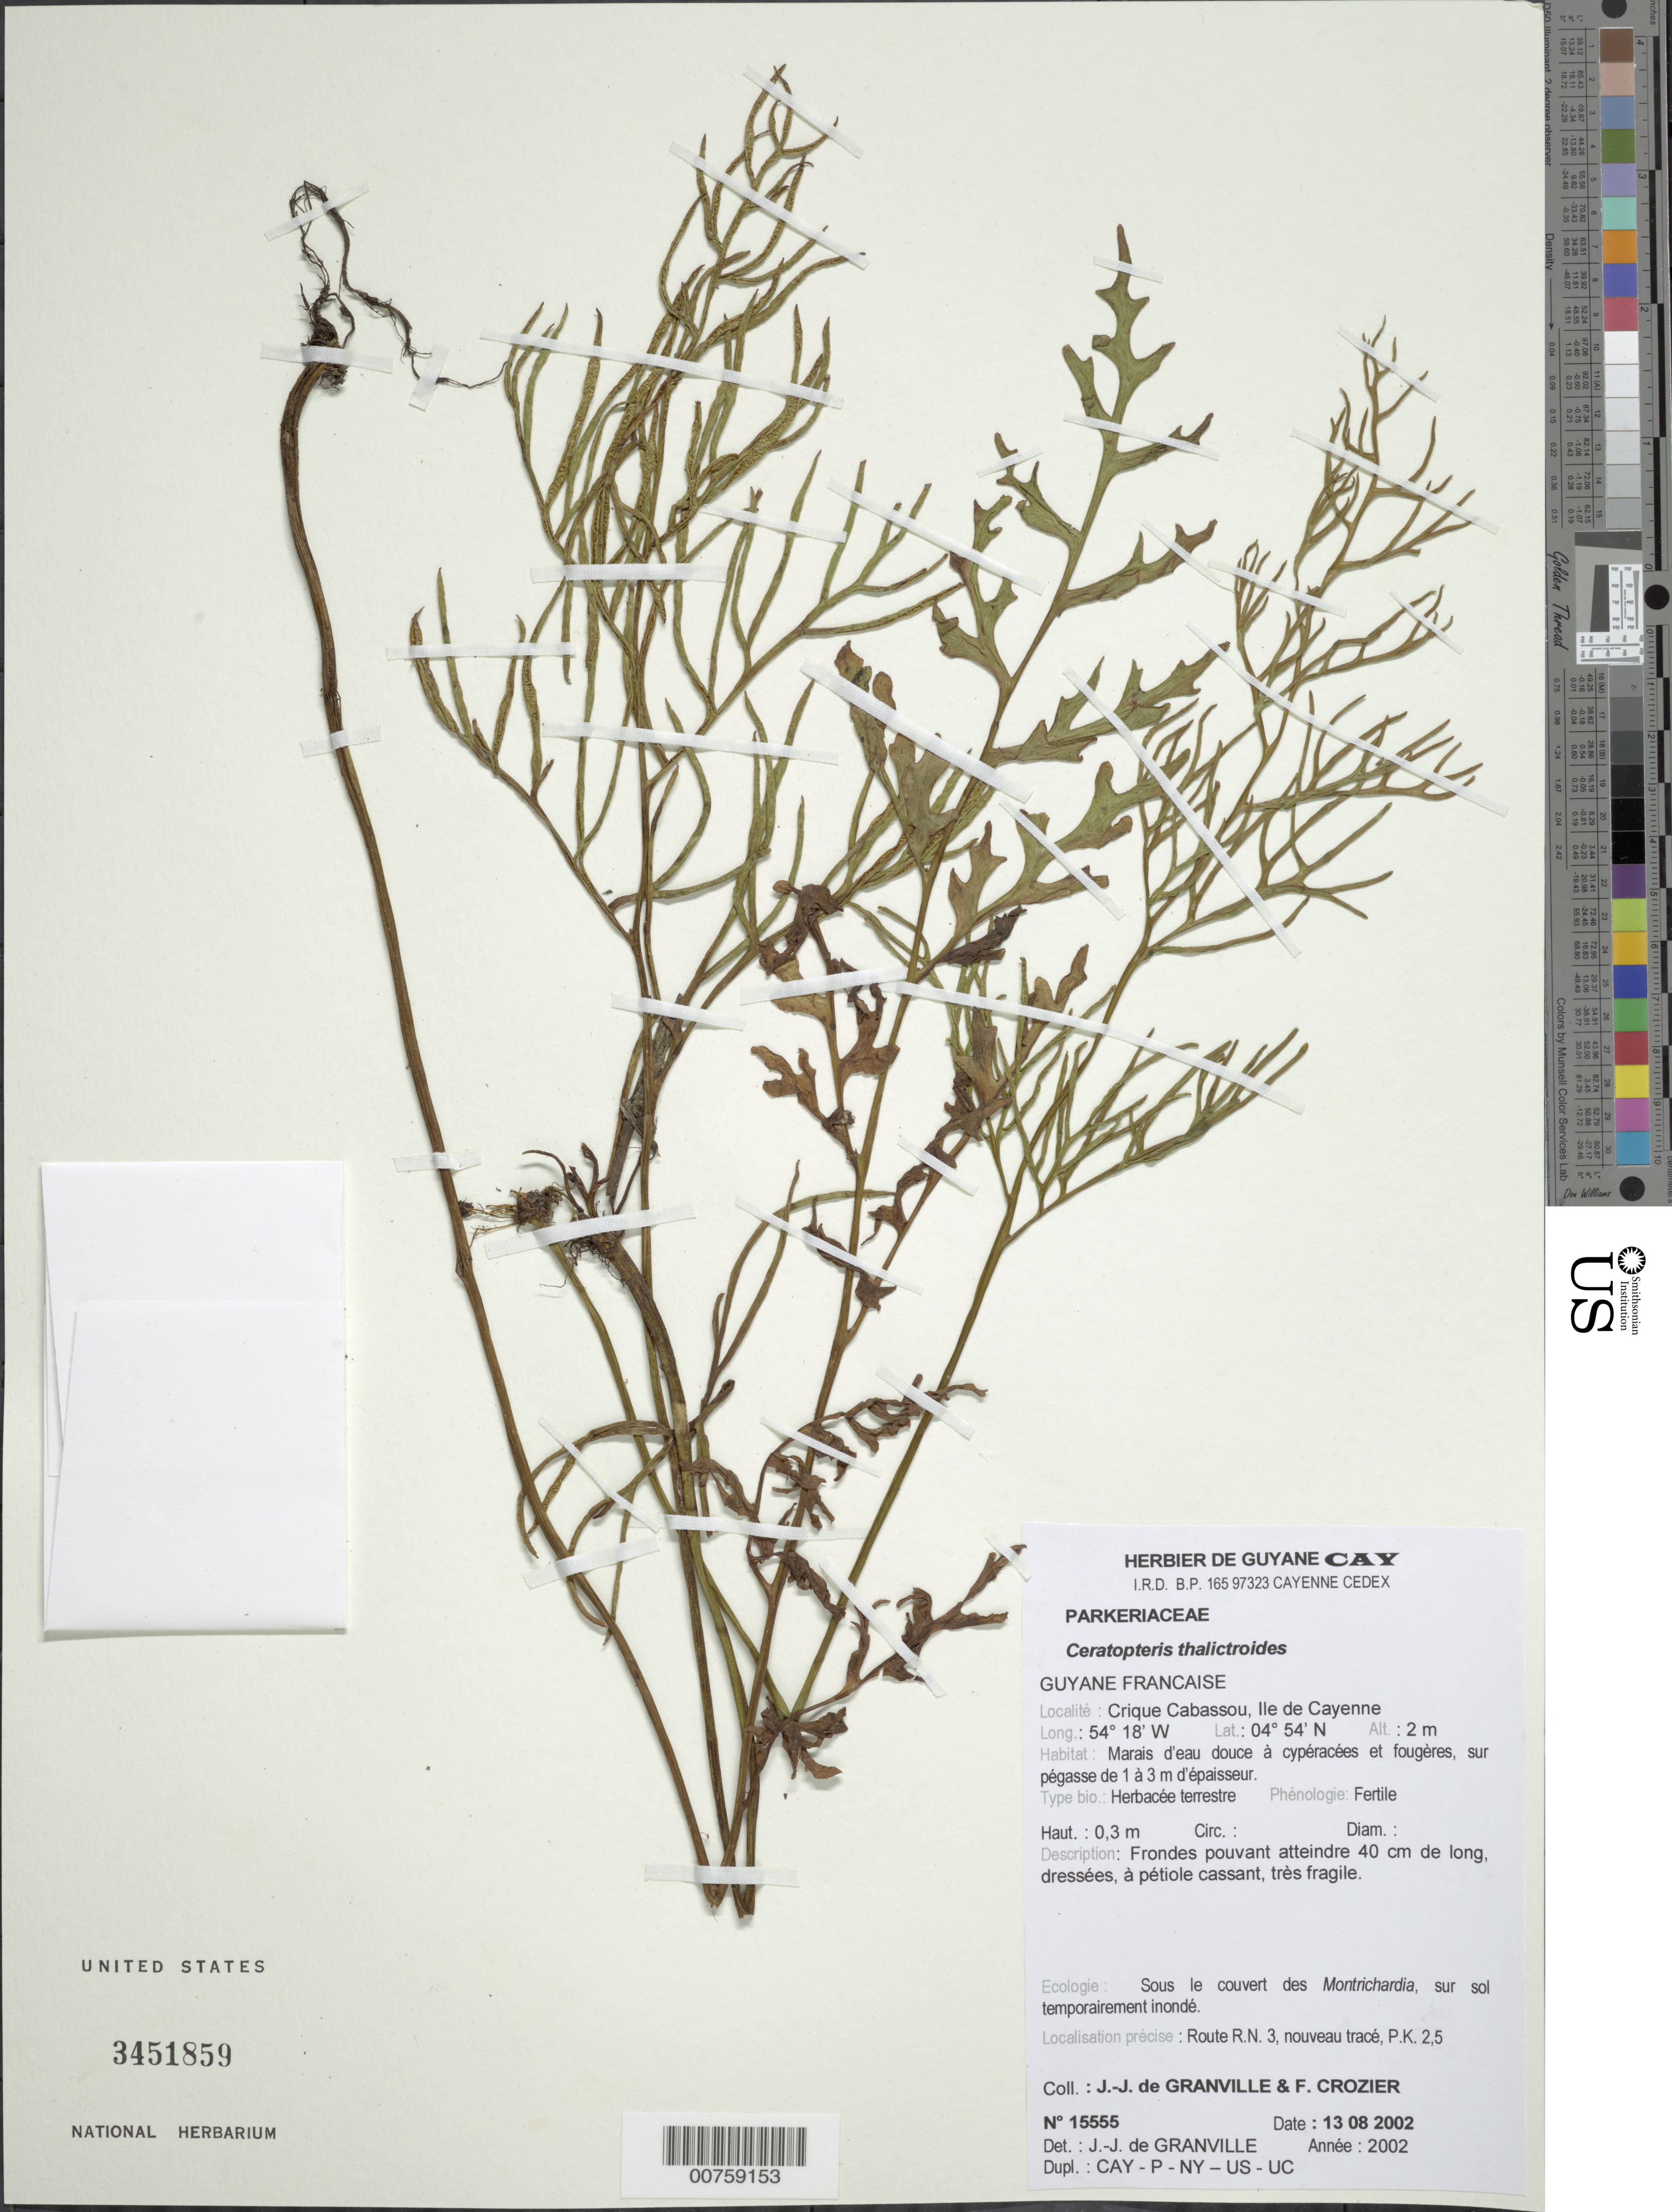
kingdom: Plantae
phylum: Tracheophyta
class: Polypodiopsida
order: Polypodiales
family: Pteridaceae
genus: Ceratopteris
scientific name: Ceratopteris thalictroides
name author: (L.) Brongn.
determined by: Granville, J. J. de, (CAY), Institut de Recherche pour le Developpement (IRD) (FRENCH GUIANA)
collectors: J.-J. de Granville & F. Crozier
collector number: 15555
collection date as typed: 13-Aug-02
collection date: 2002-08-13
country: French Guiana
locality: Crique Cabassou, Ile de Cayenne, Route R.N. 3, nouveau trace, PK 2.5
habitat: Marais d'eau douce a cyperacees et fougeres, sur pegasse de 1-3 m d'epaisseur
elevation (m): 2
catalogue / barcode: US 3451859